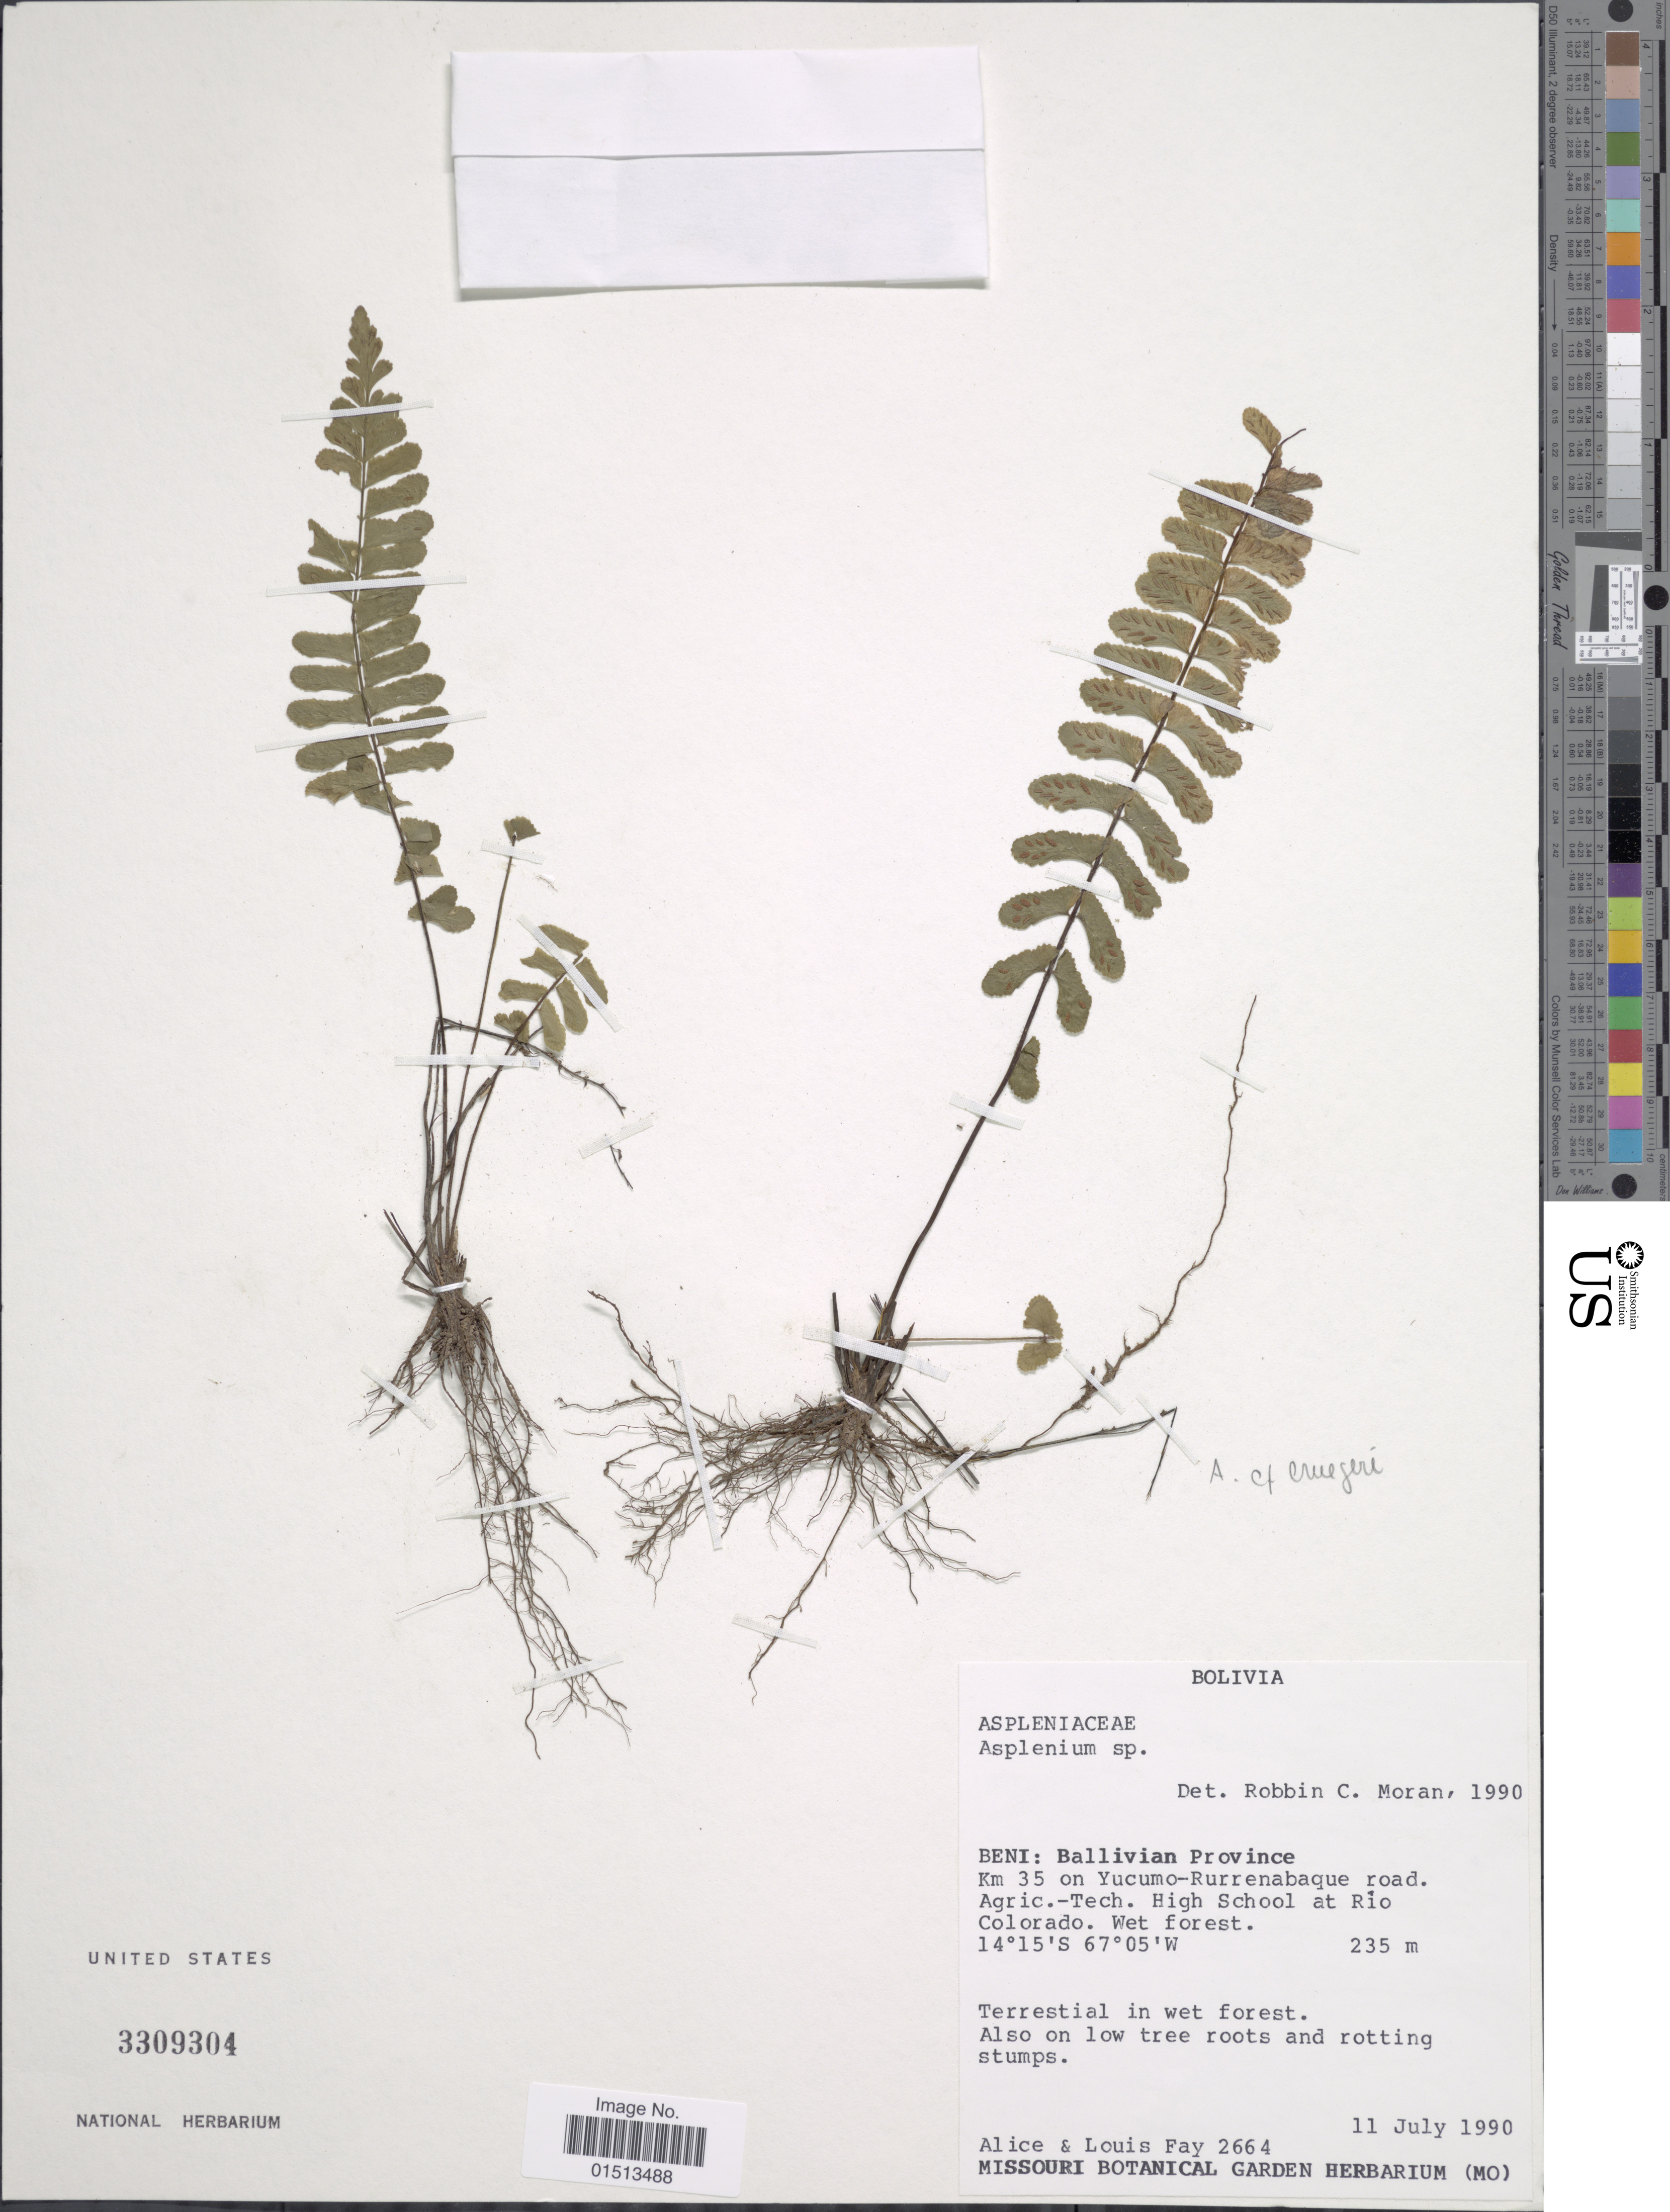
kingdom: Plantae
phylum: Tracheophyta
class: Polypodiopsida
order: Polypodiales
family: Aspleniaceae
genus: Asplenium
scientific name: Asplenium sp.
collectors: A. Fay & L. Fay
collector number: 2664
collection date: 1990-07-11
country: Bolivia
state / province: Beni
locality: Ballivian Province, Km 35 on Yucumo-Rurrenabaque road, Agric.-Tech, High School at Rio Colorado.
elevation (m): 235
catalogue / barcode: US 3309304